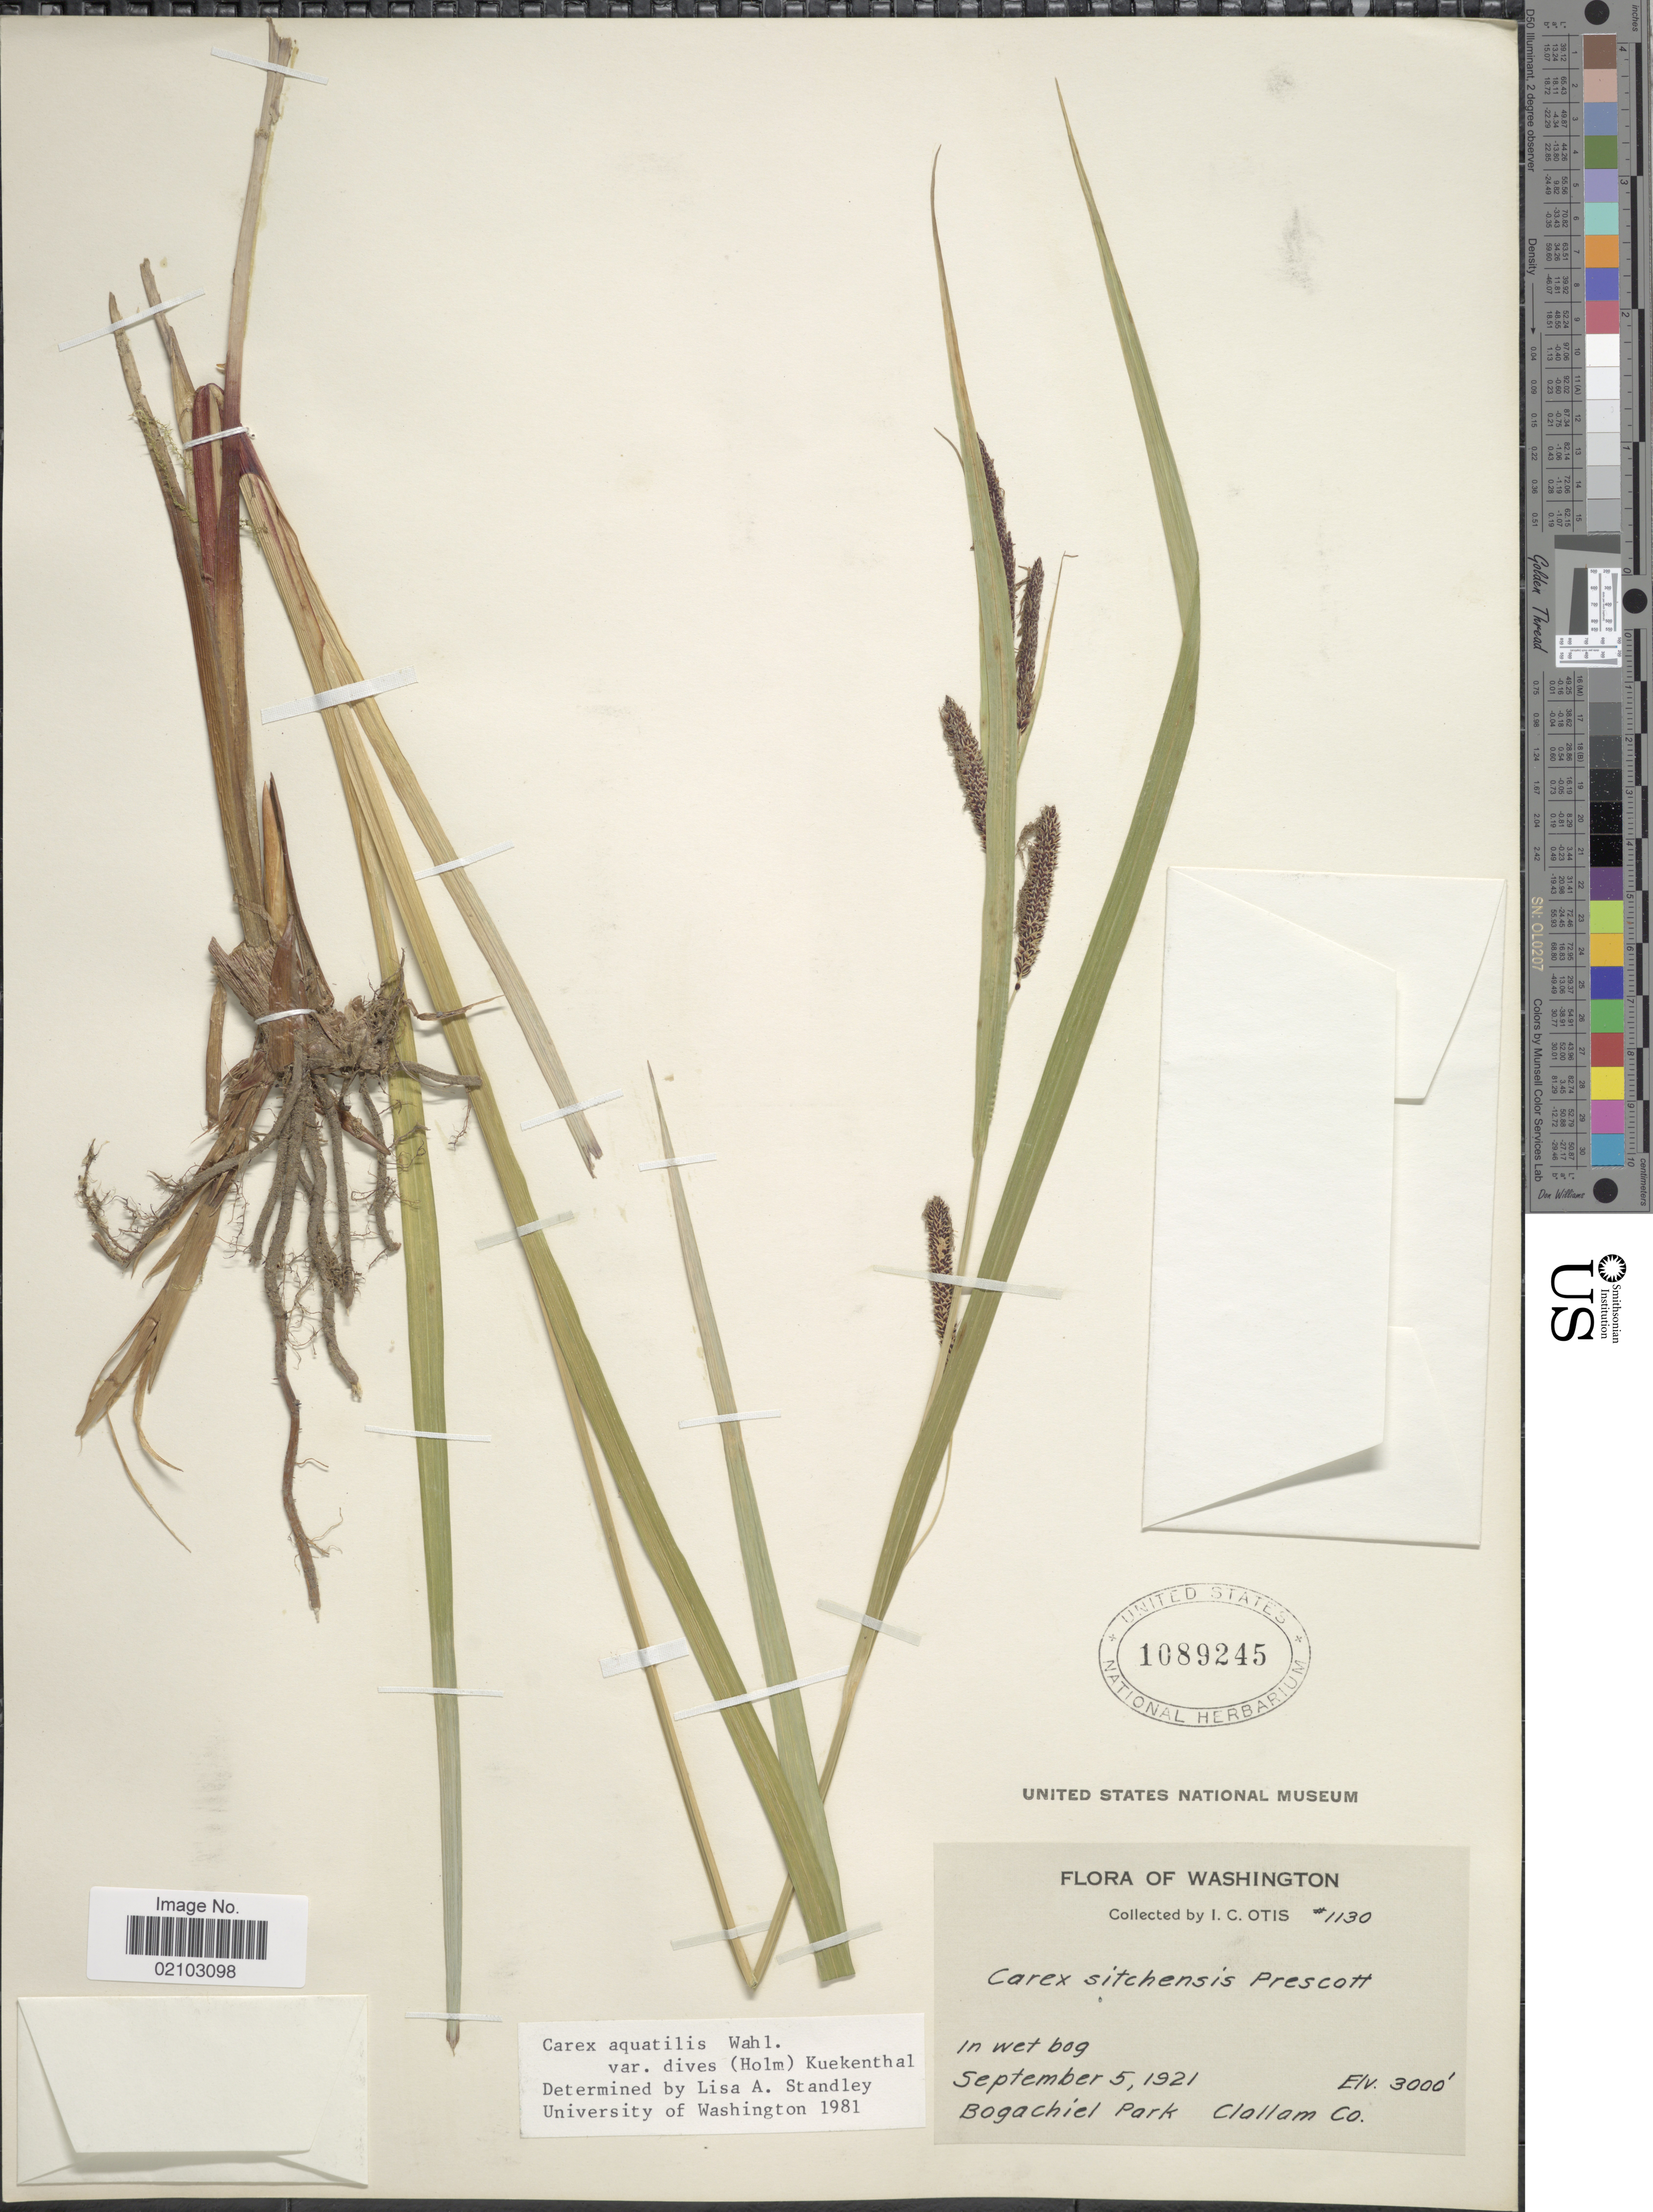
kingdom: Plantae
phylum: Tracheophyta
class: Liliopsida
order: Poales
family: Cyperaceae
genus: Carex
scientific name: Carex aquatilis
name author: Wahlenb.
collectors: I. C. Otis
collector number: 1130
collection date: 1921-09-05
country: United States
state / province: Washington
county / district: Clallam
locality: Bogachiel Park, Clallam Co.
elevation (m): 914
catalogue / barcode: US 1089245